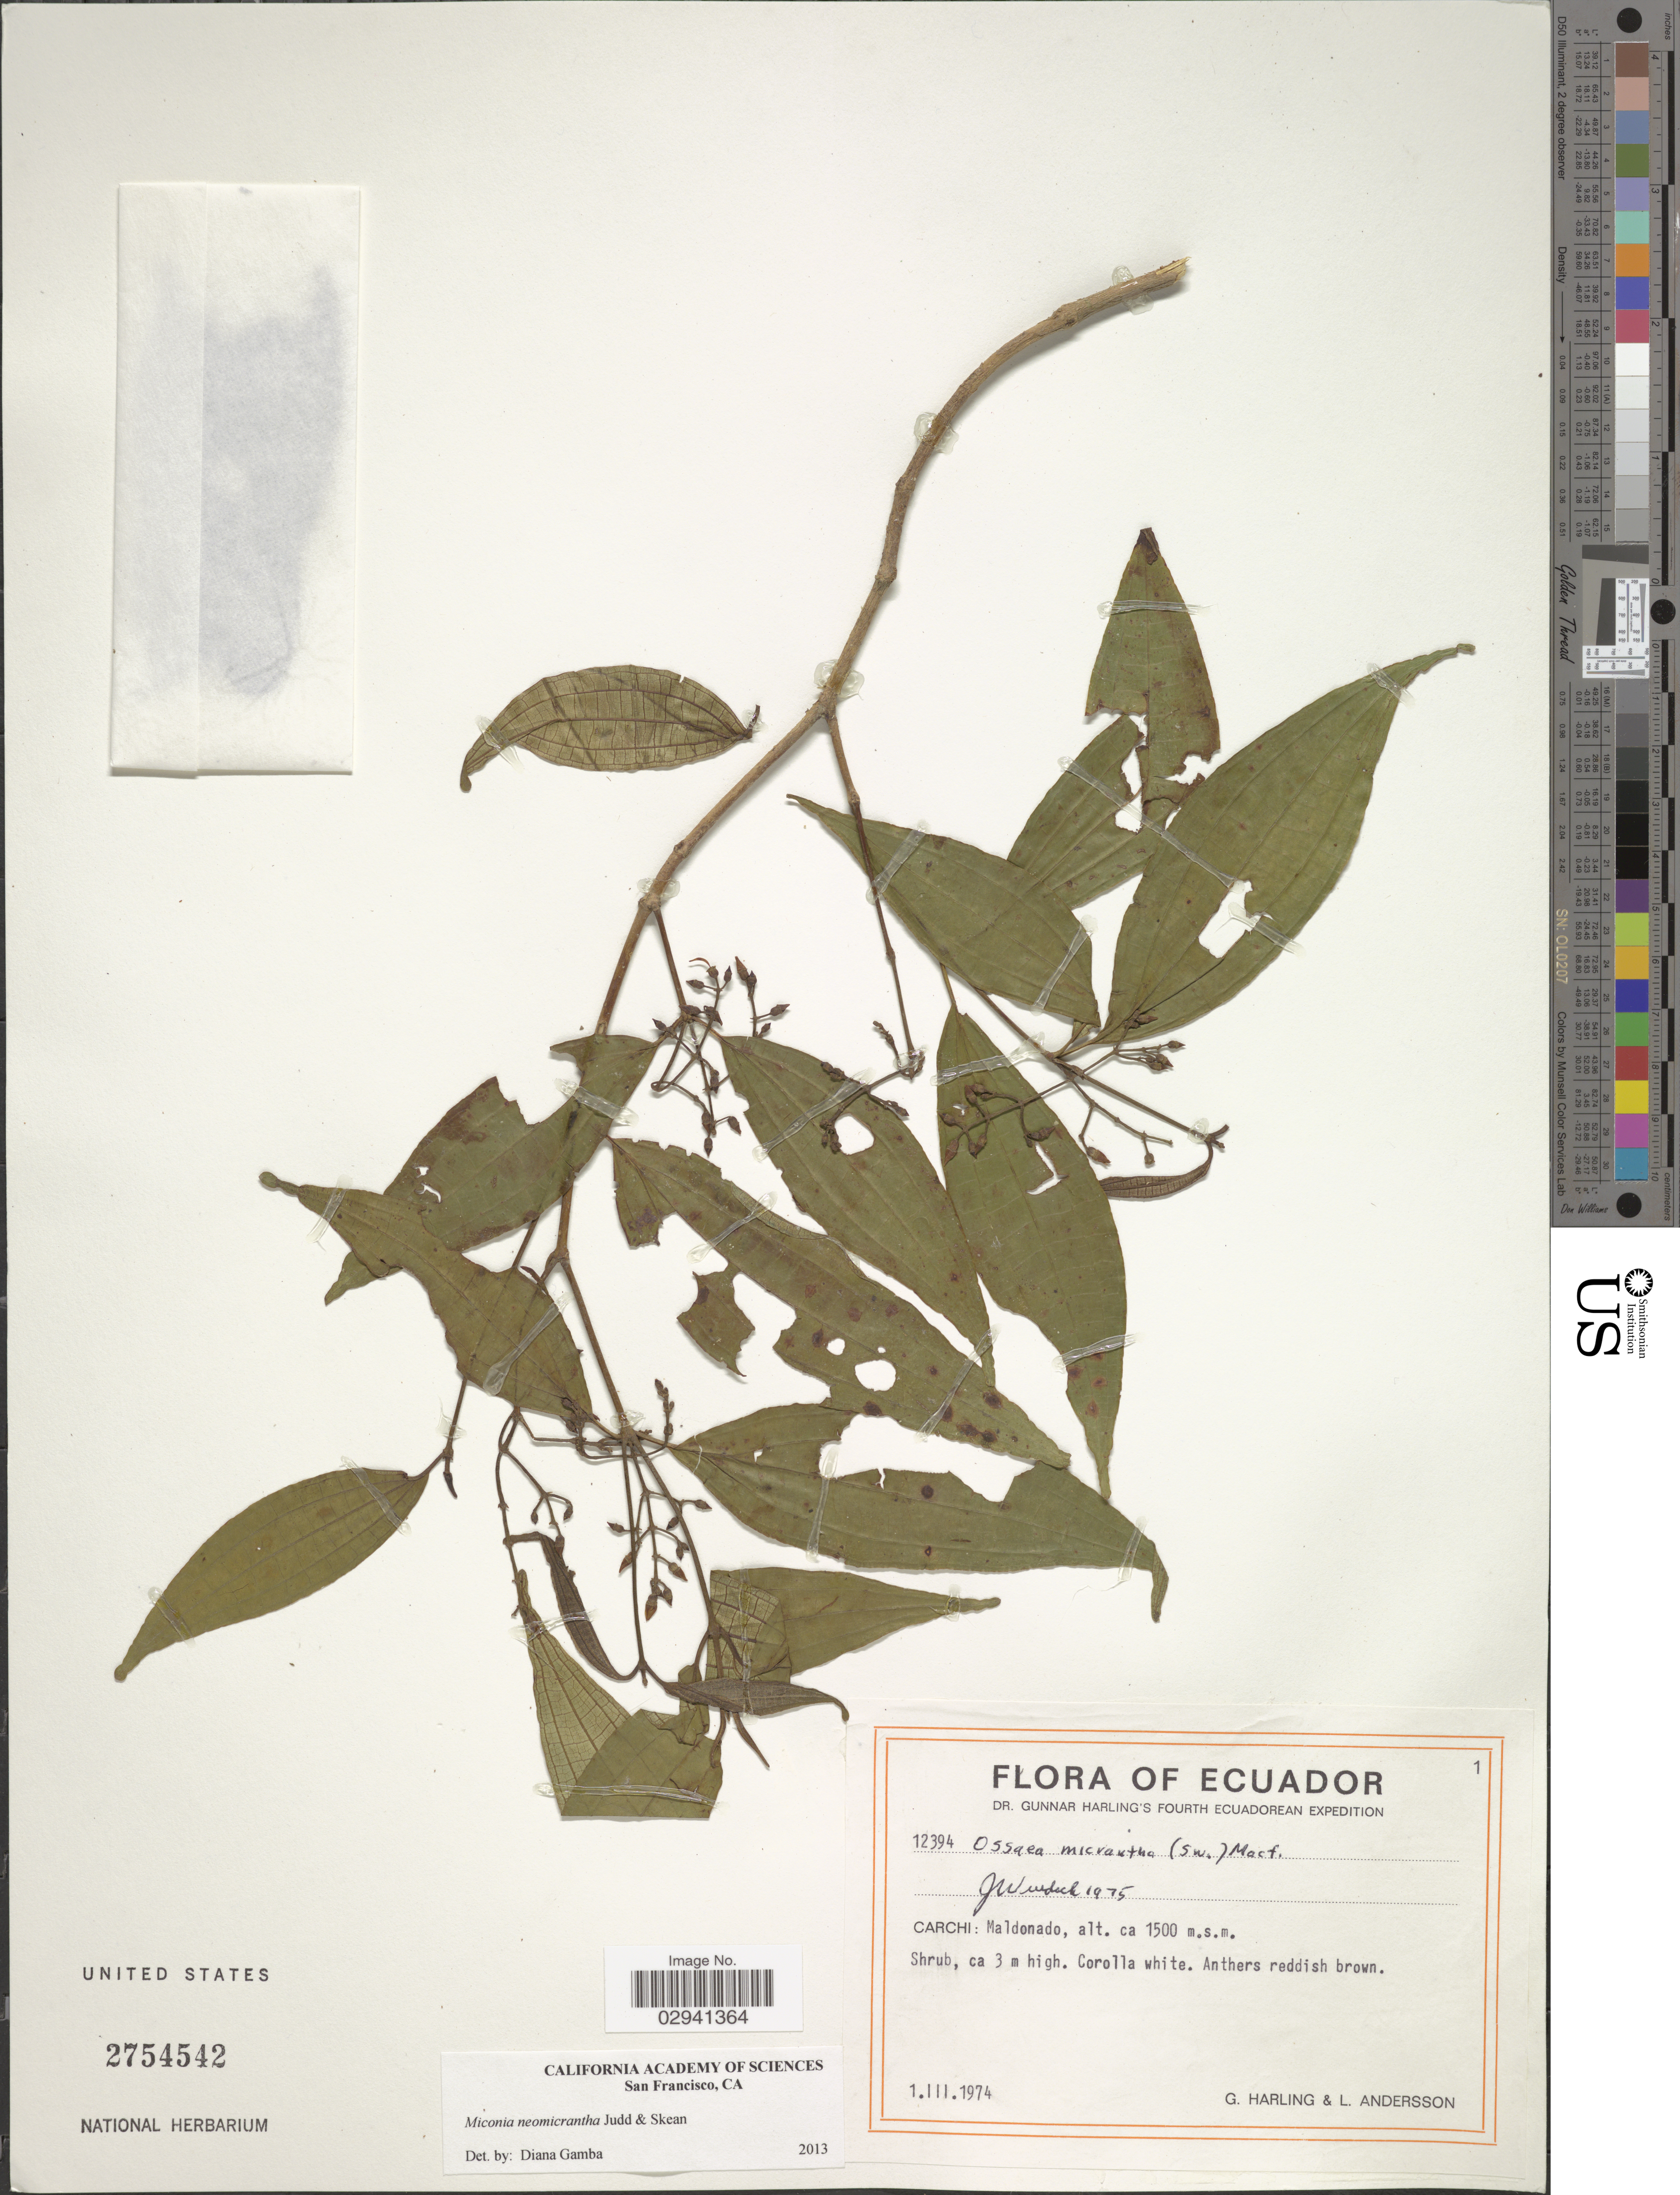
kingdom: Plantae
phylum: Tracheophyta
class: Magnoliopsida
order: Myrtales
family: Melastomataceae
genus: Miconia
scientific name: Miconia neomicrantha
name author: Judd & Skean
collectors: G. Harling & L. Andersson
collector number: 12394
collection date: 1974-03-01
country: Ecuador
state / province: Carchi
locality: Maldonado.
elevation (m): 1500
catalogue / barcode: US 2754542